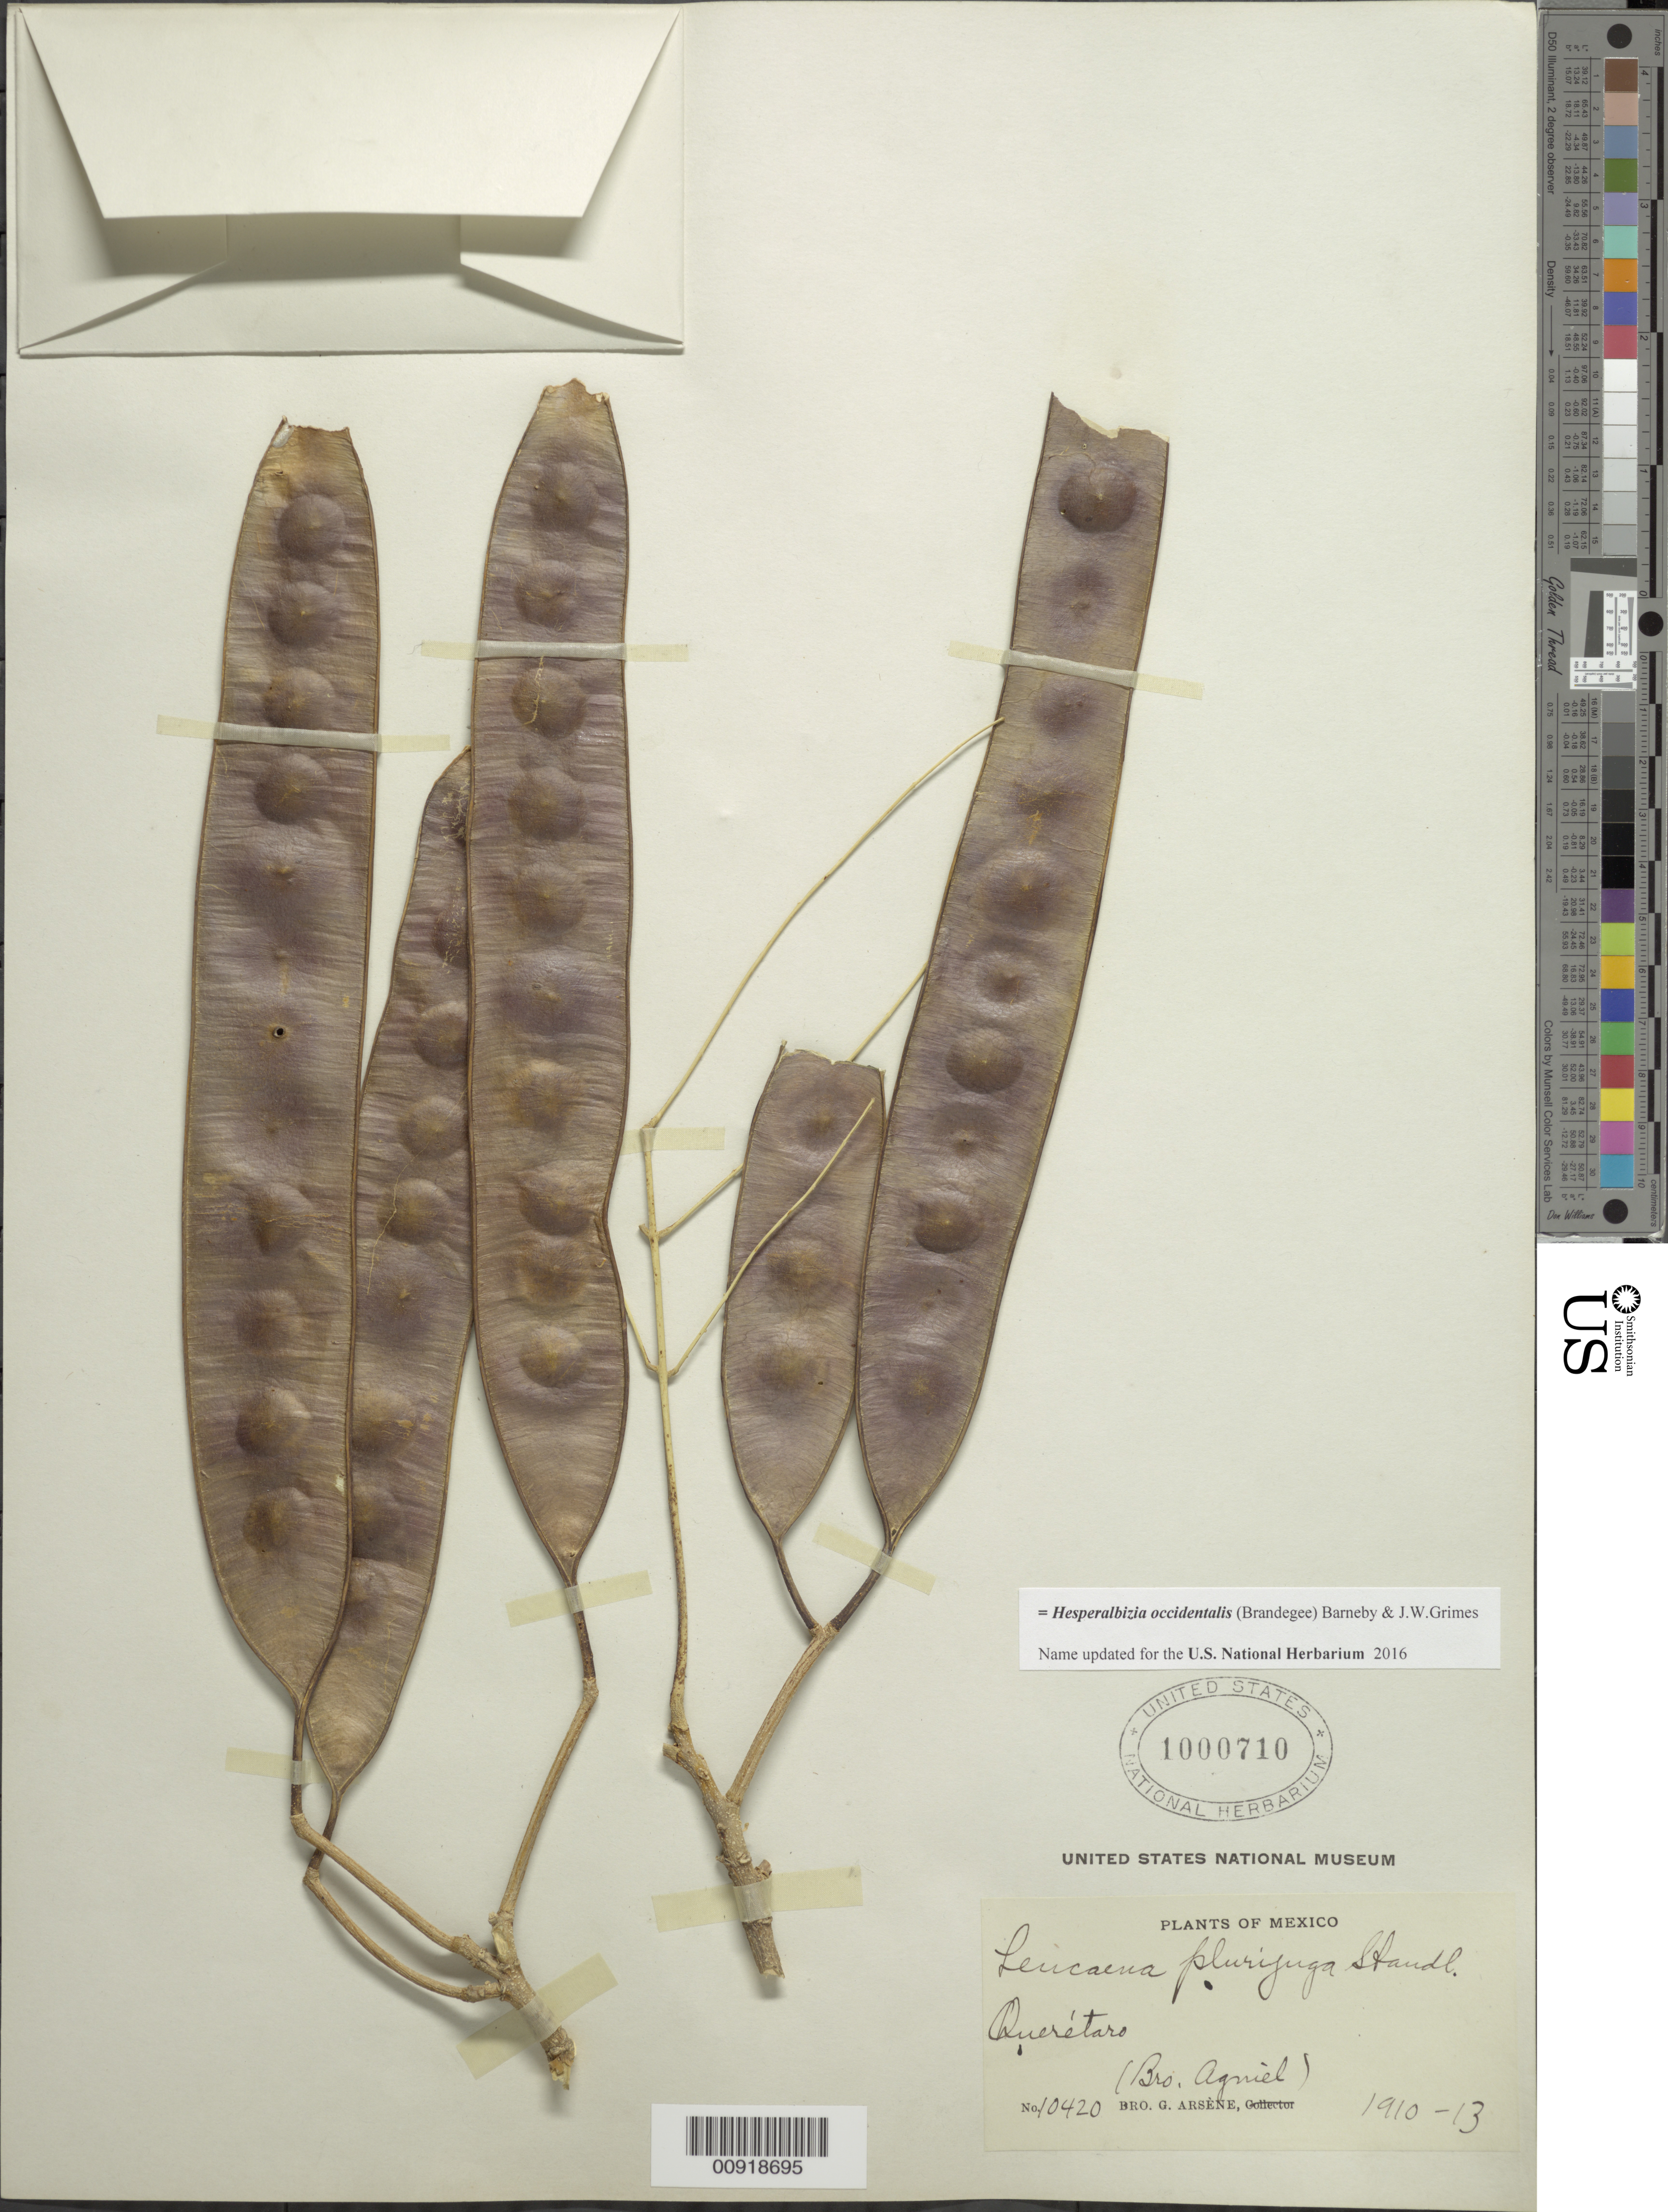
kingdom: Plantae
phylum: Tracheophyta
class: Magnoliopsida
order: Fabales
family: Fabaceae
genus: Hesperalbizia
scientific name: Hesperalbizia occidentalis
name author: (Brandegee) Barneby & J.W. Grimes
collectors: Bro. Agniel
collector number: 10420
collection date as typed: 1910 to -- --- 1913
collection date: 1910/1913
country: Mexico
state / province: Querétaro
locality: Querétaro.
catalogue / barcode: US 1000710